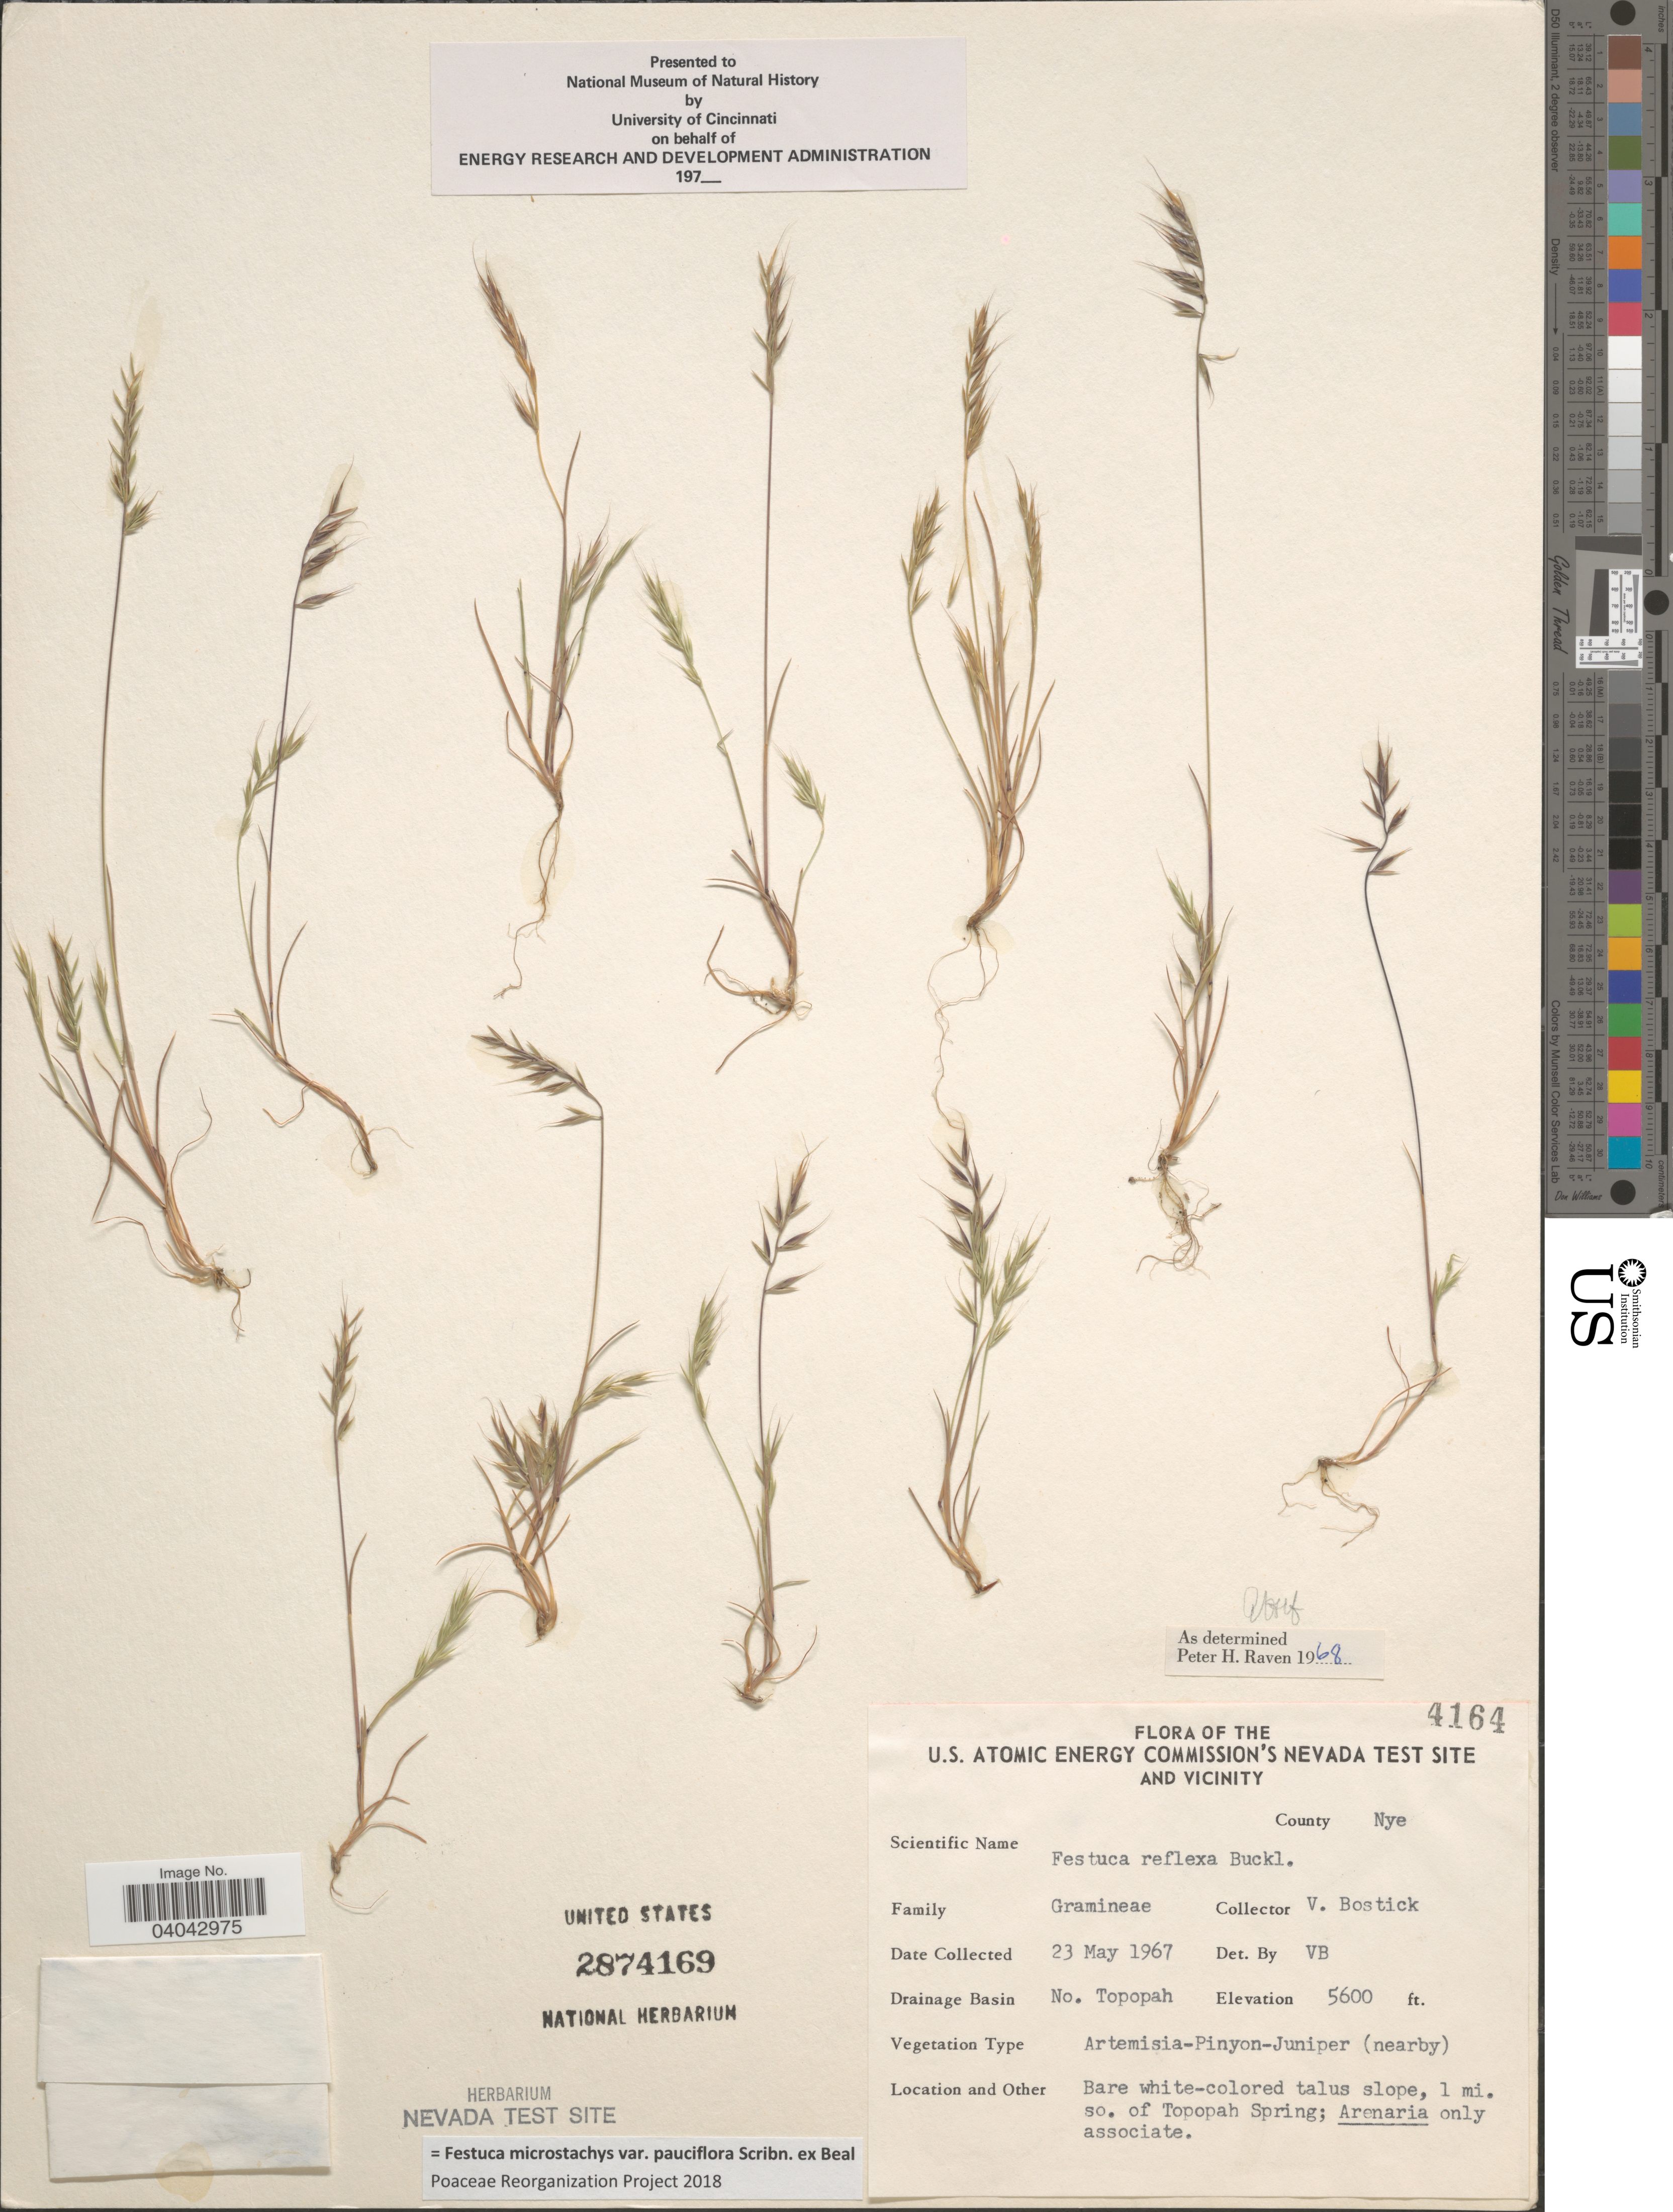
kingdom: Plantae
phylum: Tracheophyta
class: Liliopsida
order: Poales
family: Poaceae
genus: Festuca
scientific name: Festuca microstachys var. pauciflora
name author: Scribn. ex W.J. Beal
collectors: V. Bostick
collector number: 4164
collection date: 1967-05-23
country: United States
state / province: Nevada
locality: The U.S. Atomic Energy Commission's Nevada Test Site and Vicinity. County Nye. Drainage Basin No. Topopah. 1 mi. so. of Topopah Spring.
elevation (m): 1707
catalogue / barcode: US 2874169